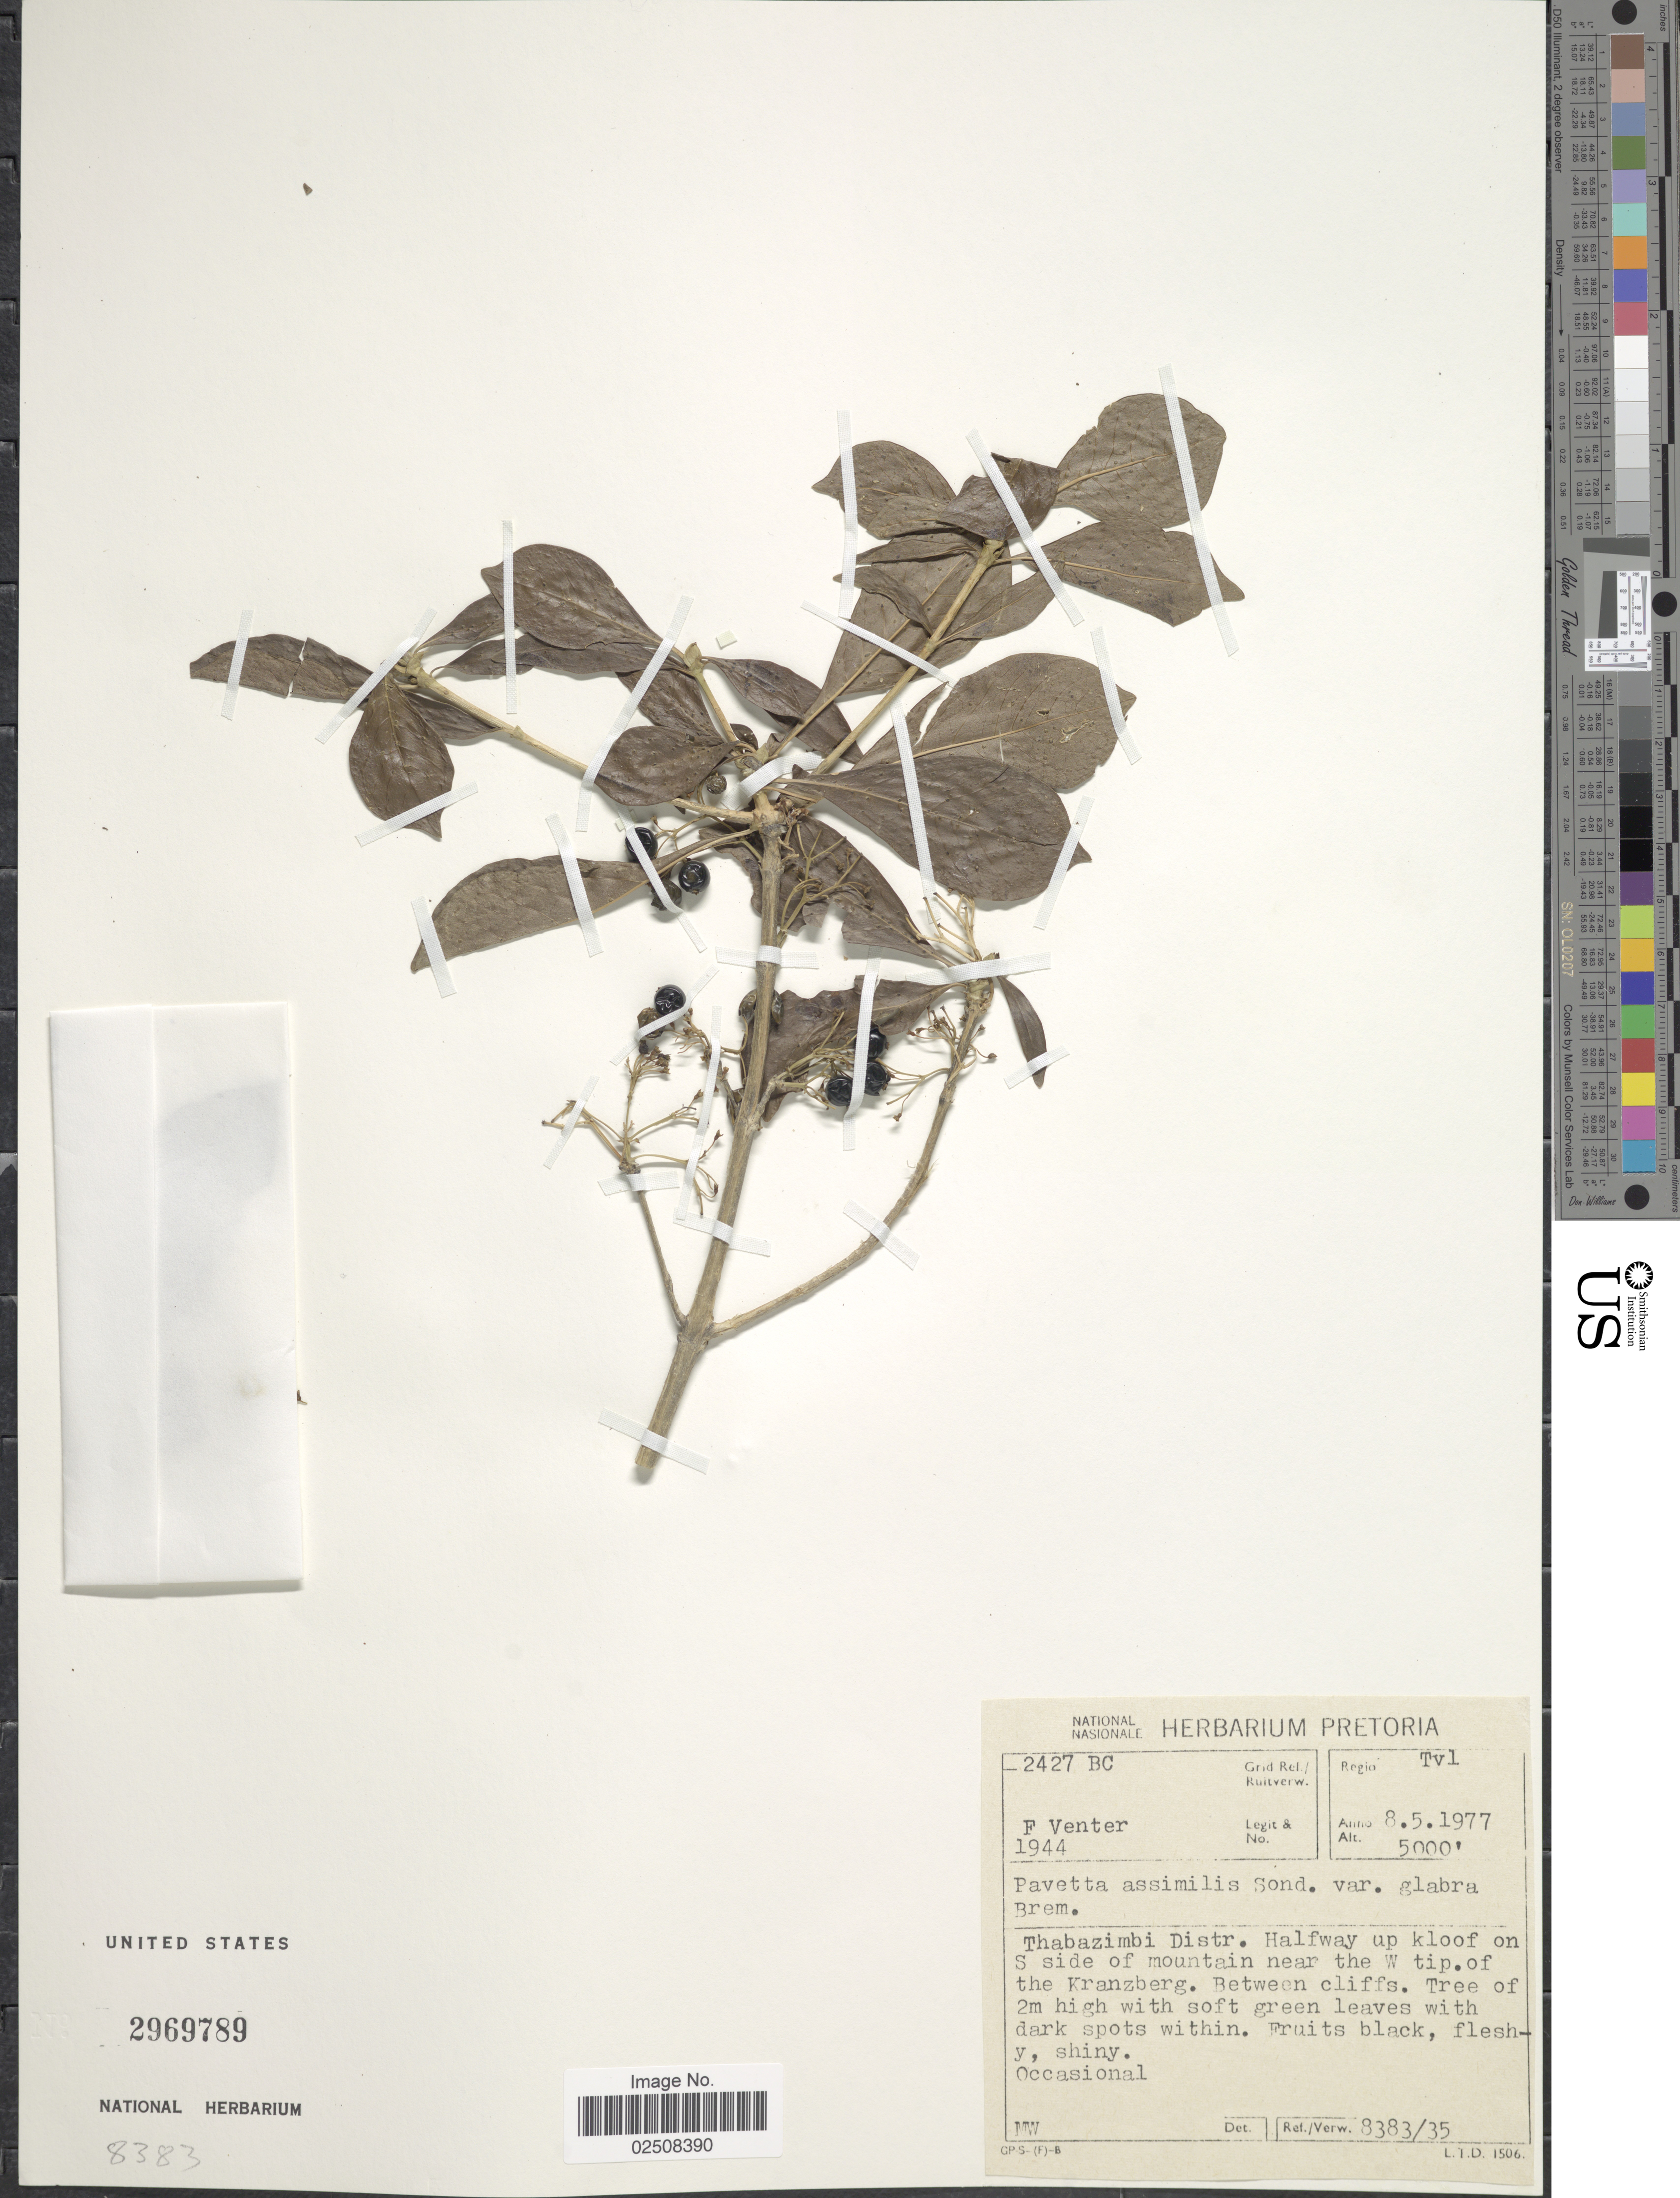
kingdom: Plantae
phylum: Tracheophyta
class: Magnoliopsida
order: Gentianales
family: Rubiaceae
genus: Pavetta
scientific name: Pavetta assimilis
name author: Sond.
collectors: F. Venter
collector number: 1944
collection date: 1977-05-08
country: South Africa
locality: Tvl. Thabazimbi Distr. Halfway up kloof on S side of mountain near the W tip. of the Kranzberg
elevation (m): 1524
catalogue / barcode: US 2969789